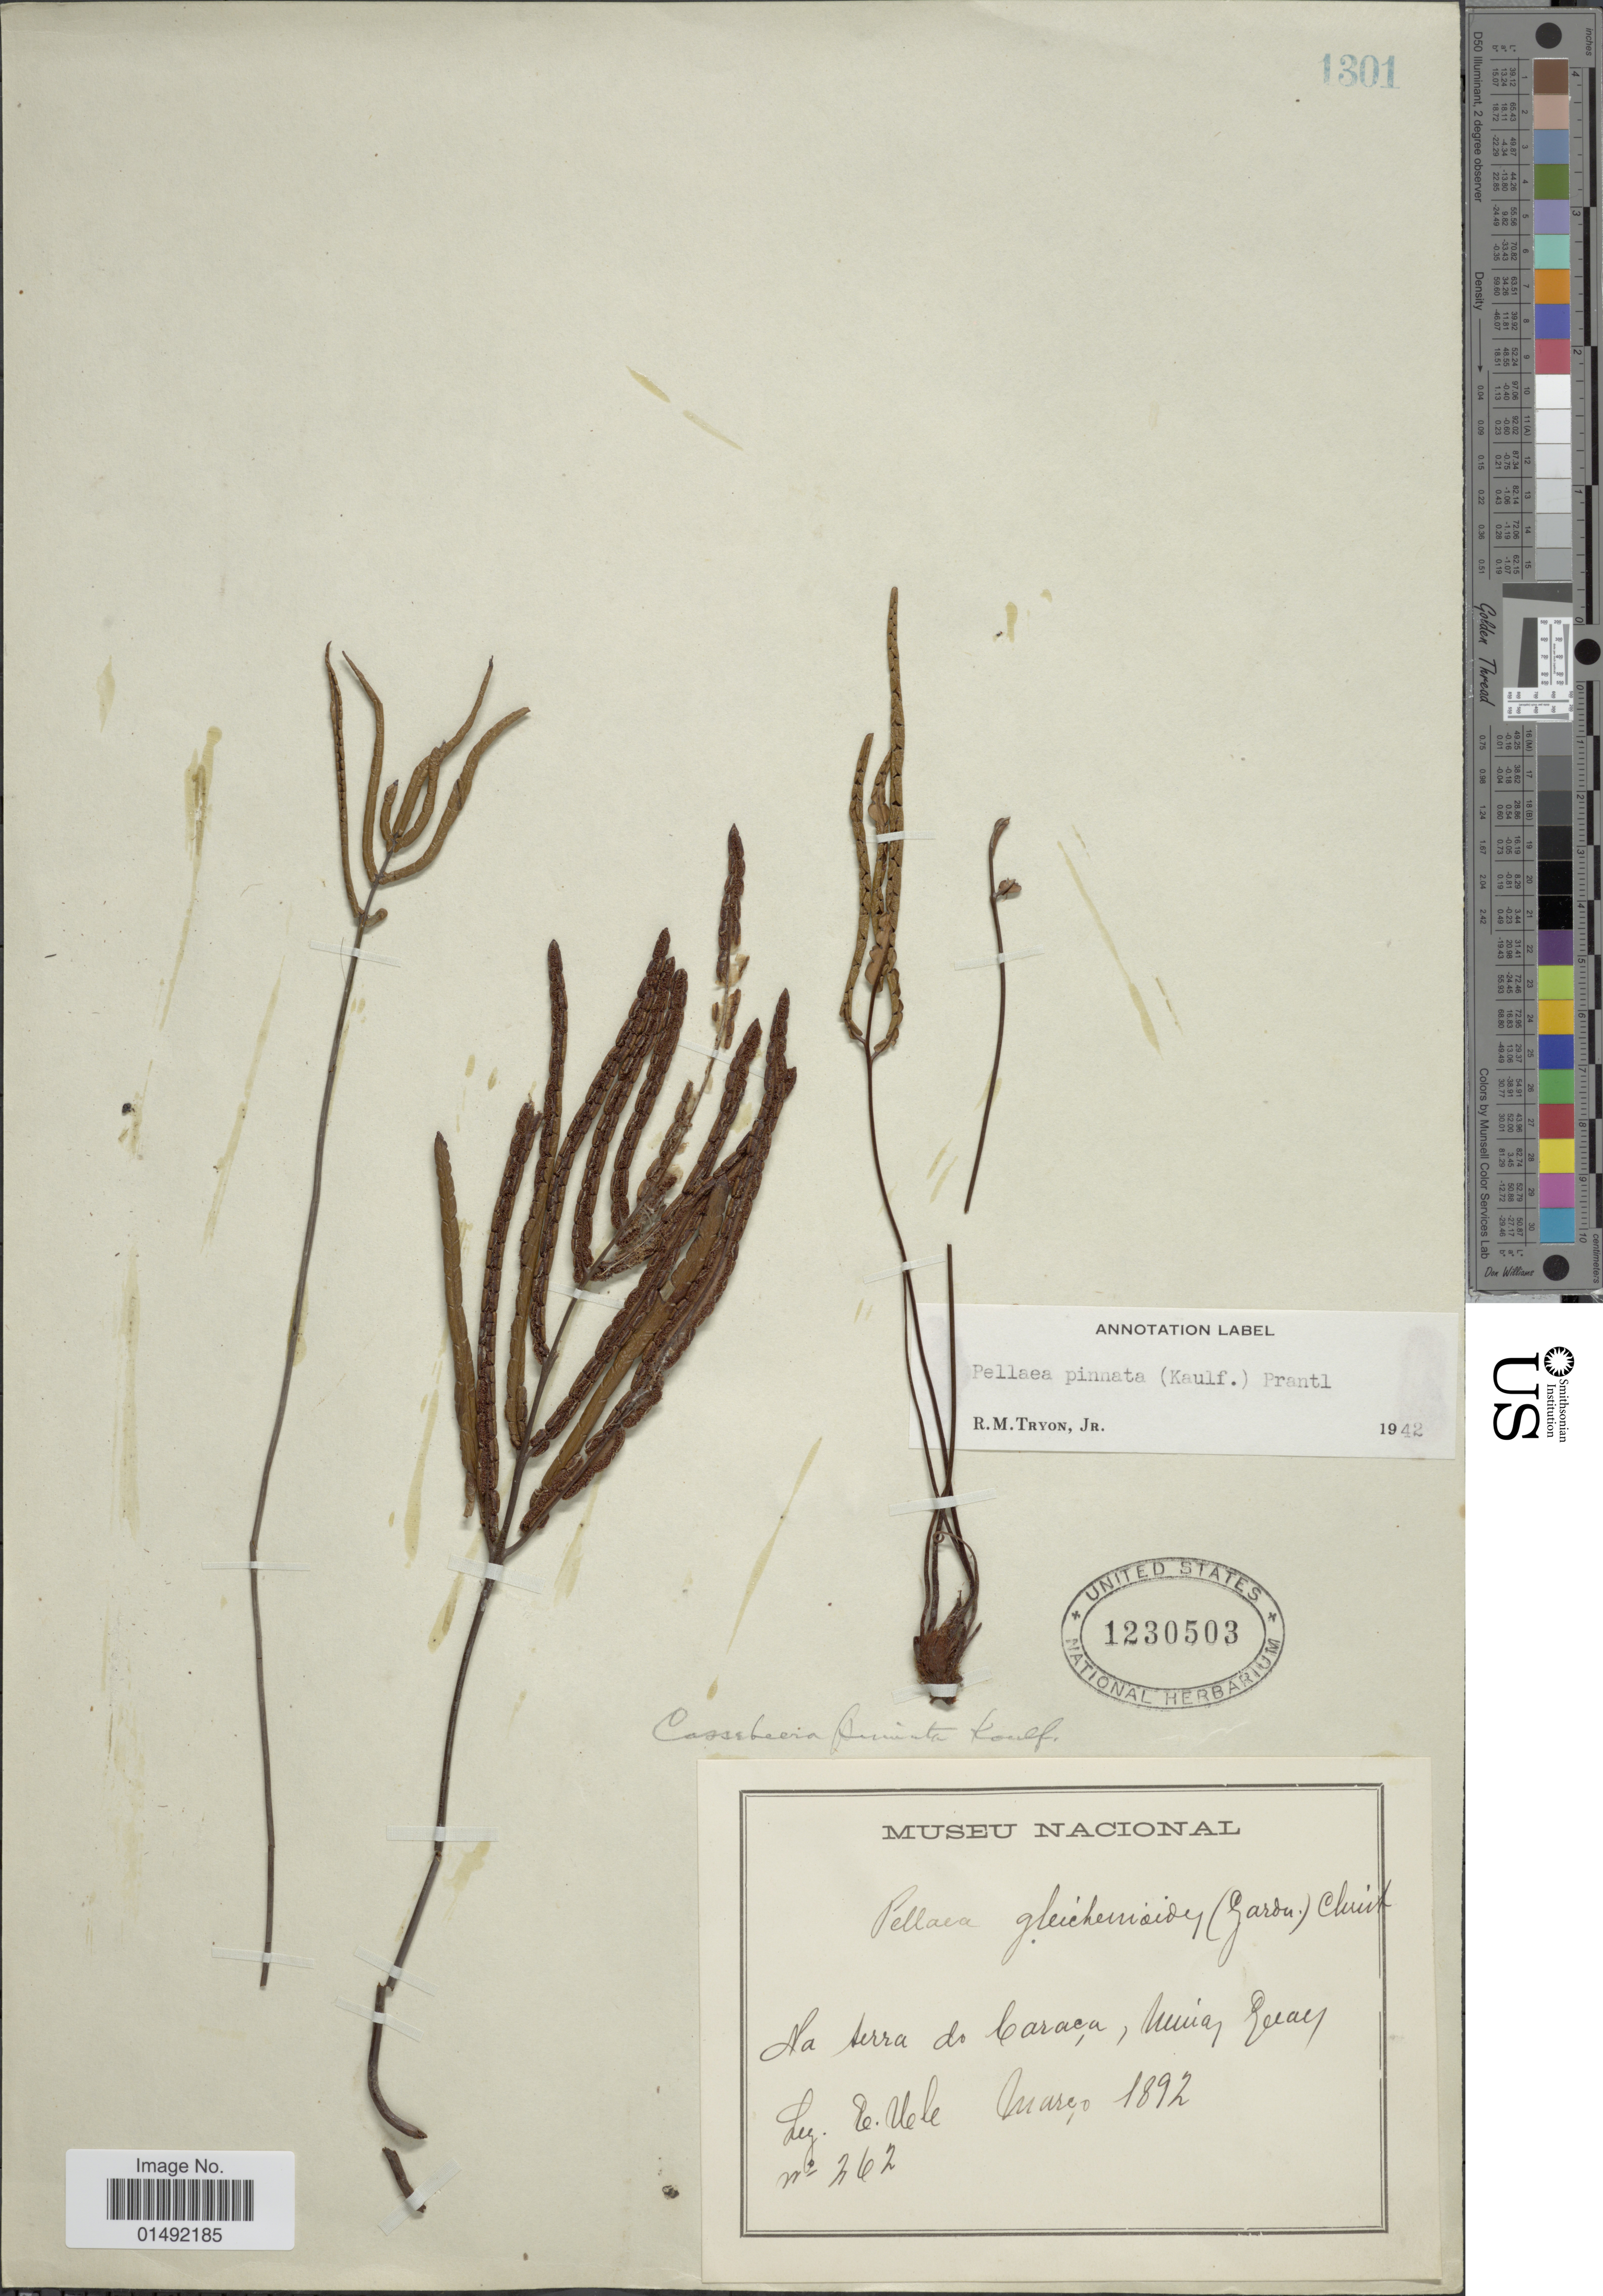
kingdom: Plantae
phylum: Tracheophyta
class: Polypodiopsida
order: Polypodiales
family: Pteridaceae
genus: Pellaea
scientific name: Pellaea pinnata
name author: (Kaulf.) Prantl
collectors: E. H. Ule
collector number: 262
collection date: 1892-03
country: Brazil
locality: Na terra do Caraca, [interpreted]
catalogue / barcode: US 1230503